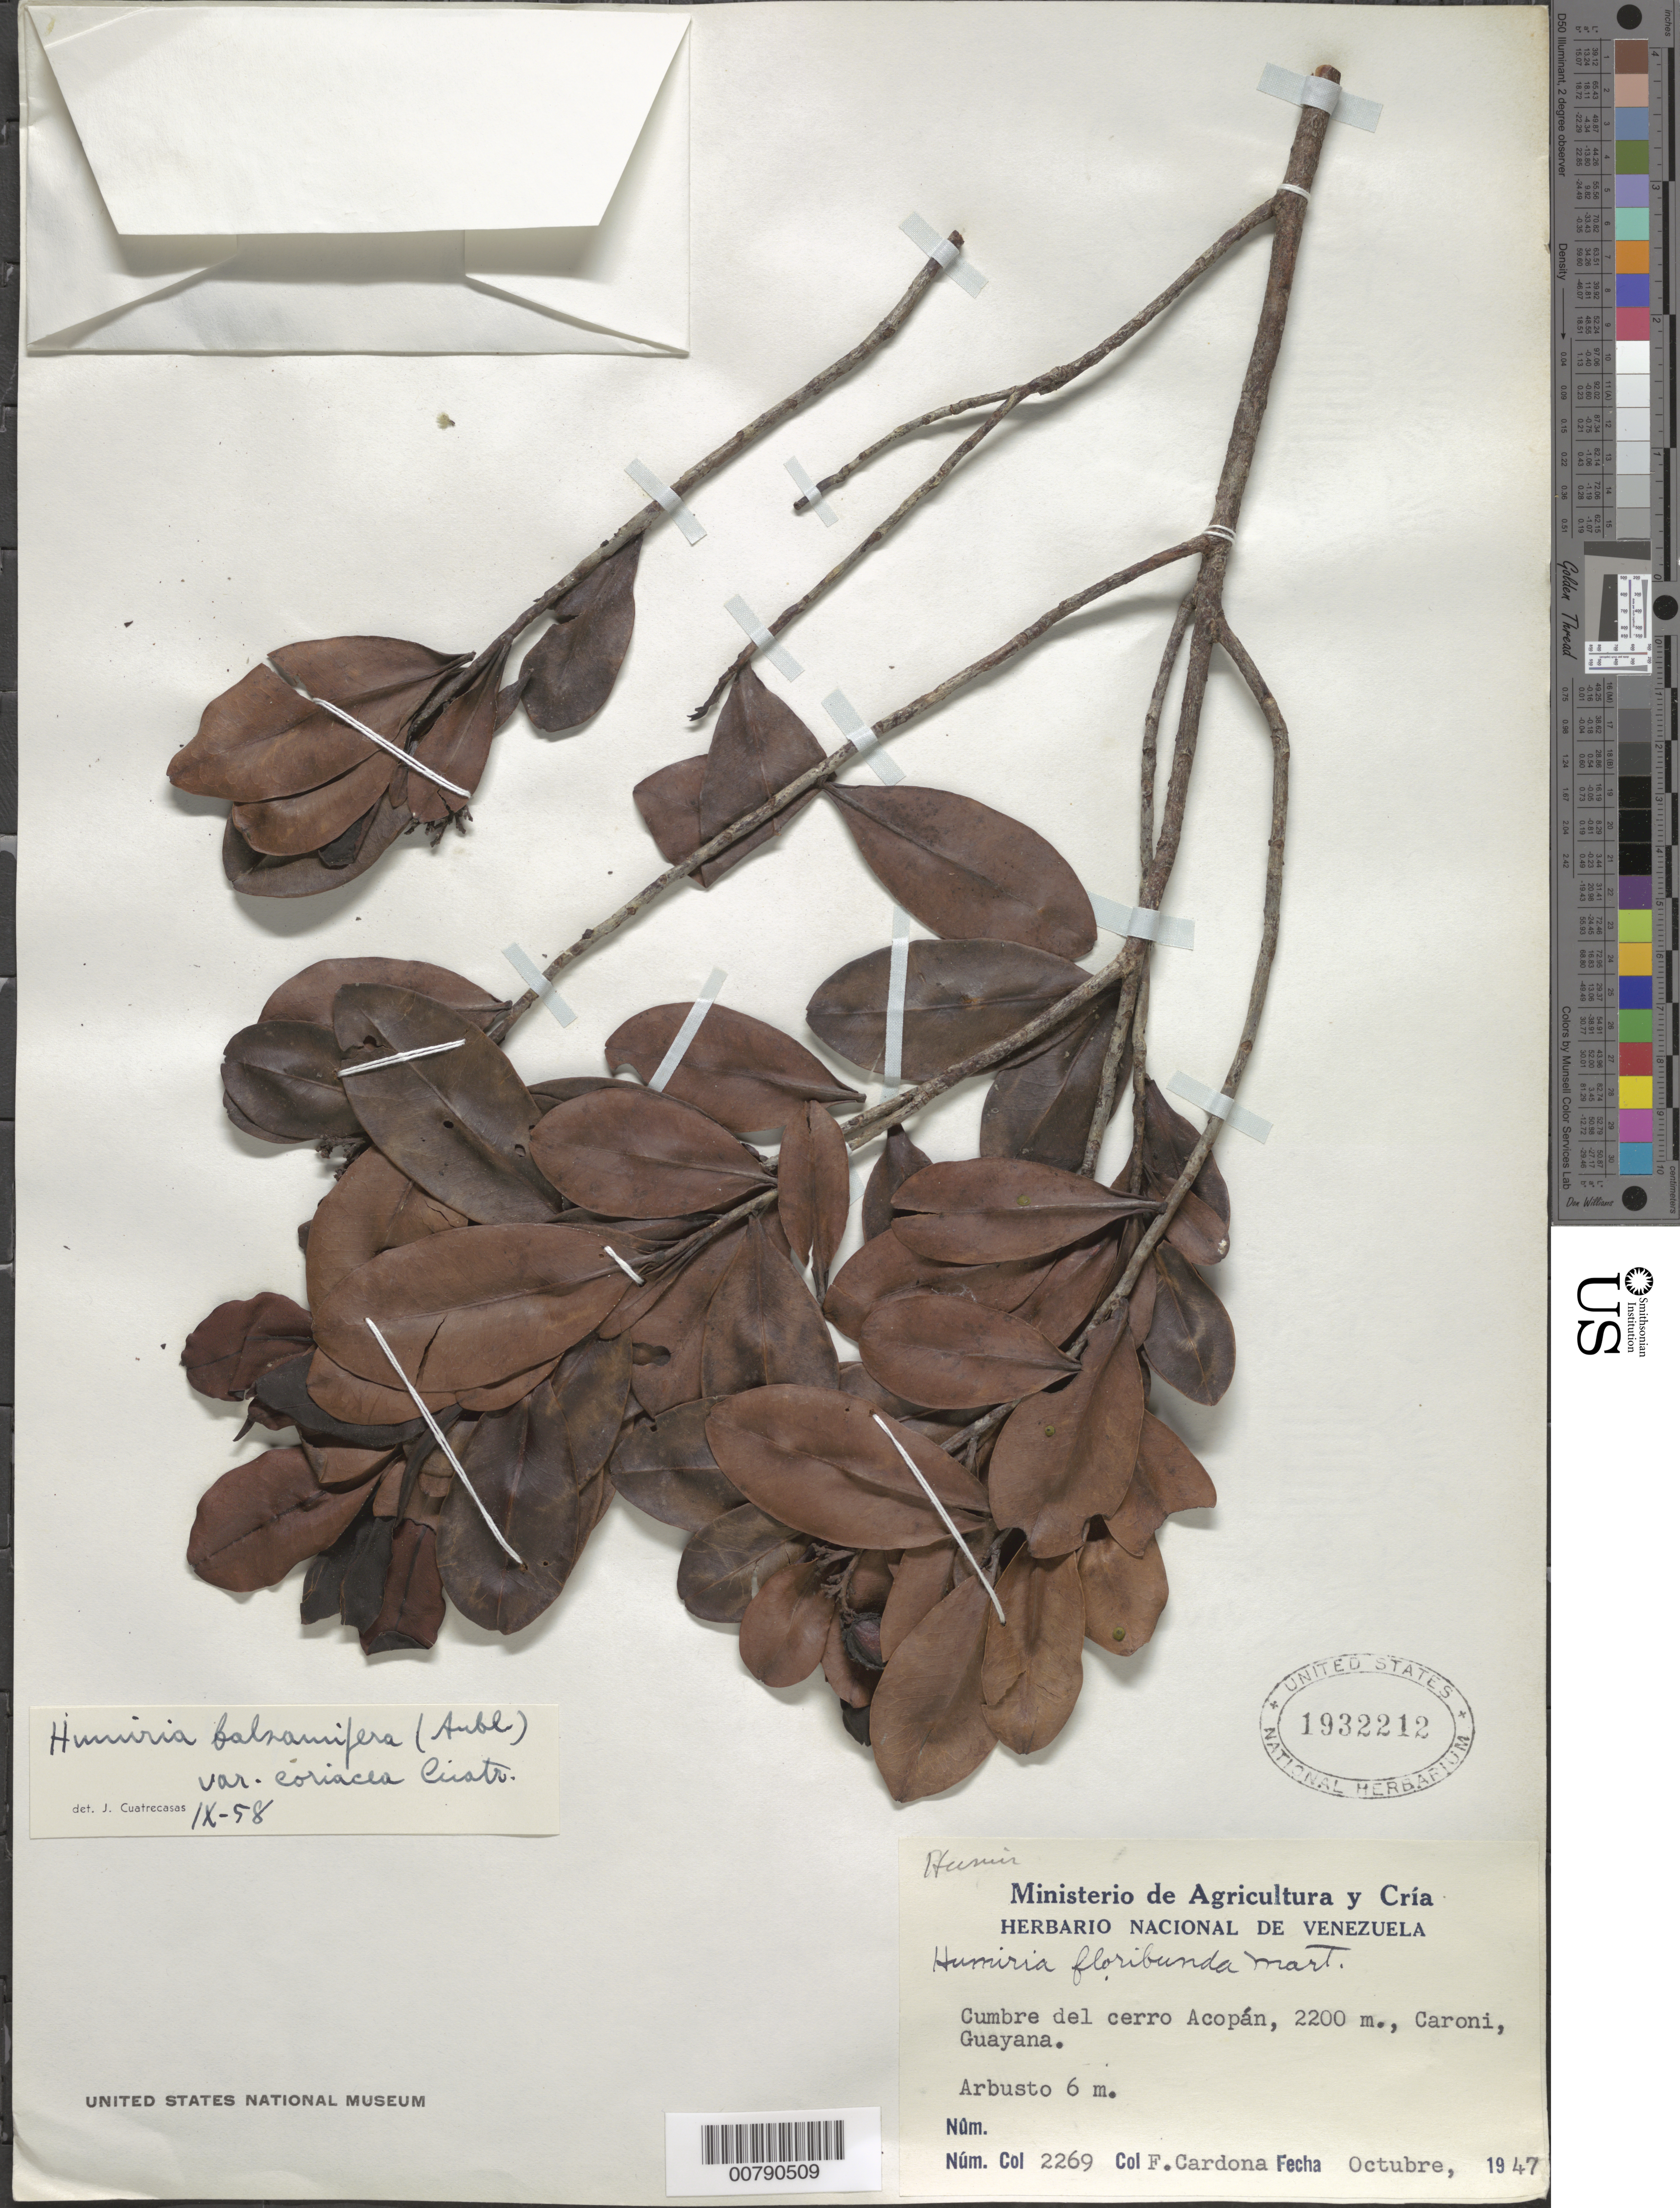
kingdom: Plantae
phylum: Tracheophyta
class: Magnoliopsida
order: Malpighiales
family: Humiriaceae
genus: Humiria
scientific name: Humiria balsamifera var. coriacea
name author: Cuatrec.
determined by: Cuatrecasas, J.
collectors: F. Cardona Puig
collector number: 2269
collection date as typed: Oct-47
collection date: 1947-10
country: Venezuela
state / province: Bolívar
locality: Cerro Acopán, Río Caroní, Guayana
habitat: Cumbre del cerro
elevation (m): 2200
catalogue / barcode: US 1932212